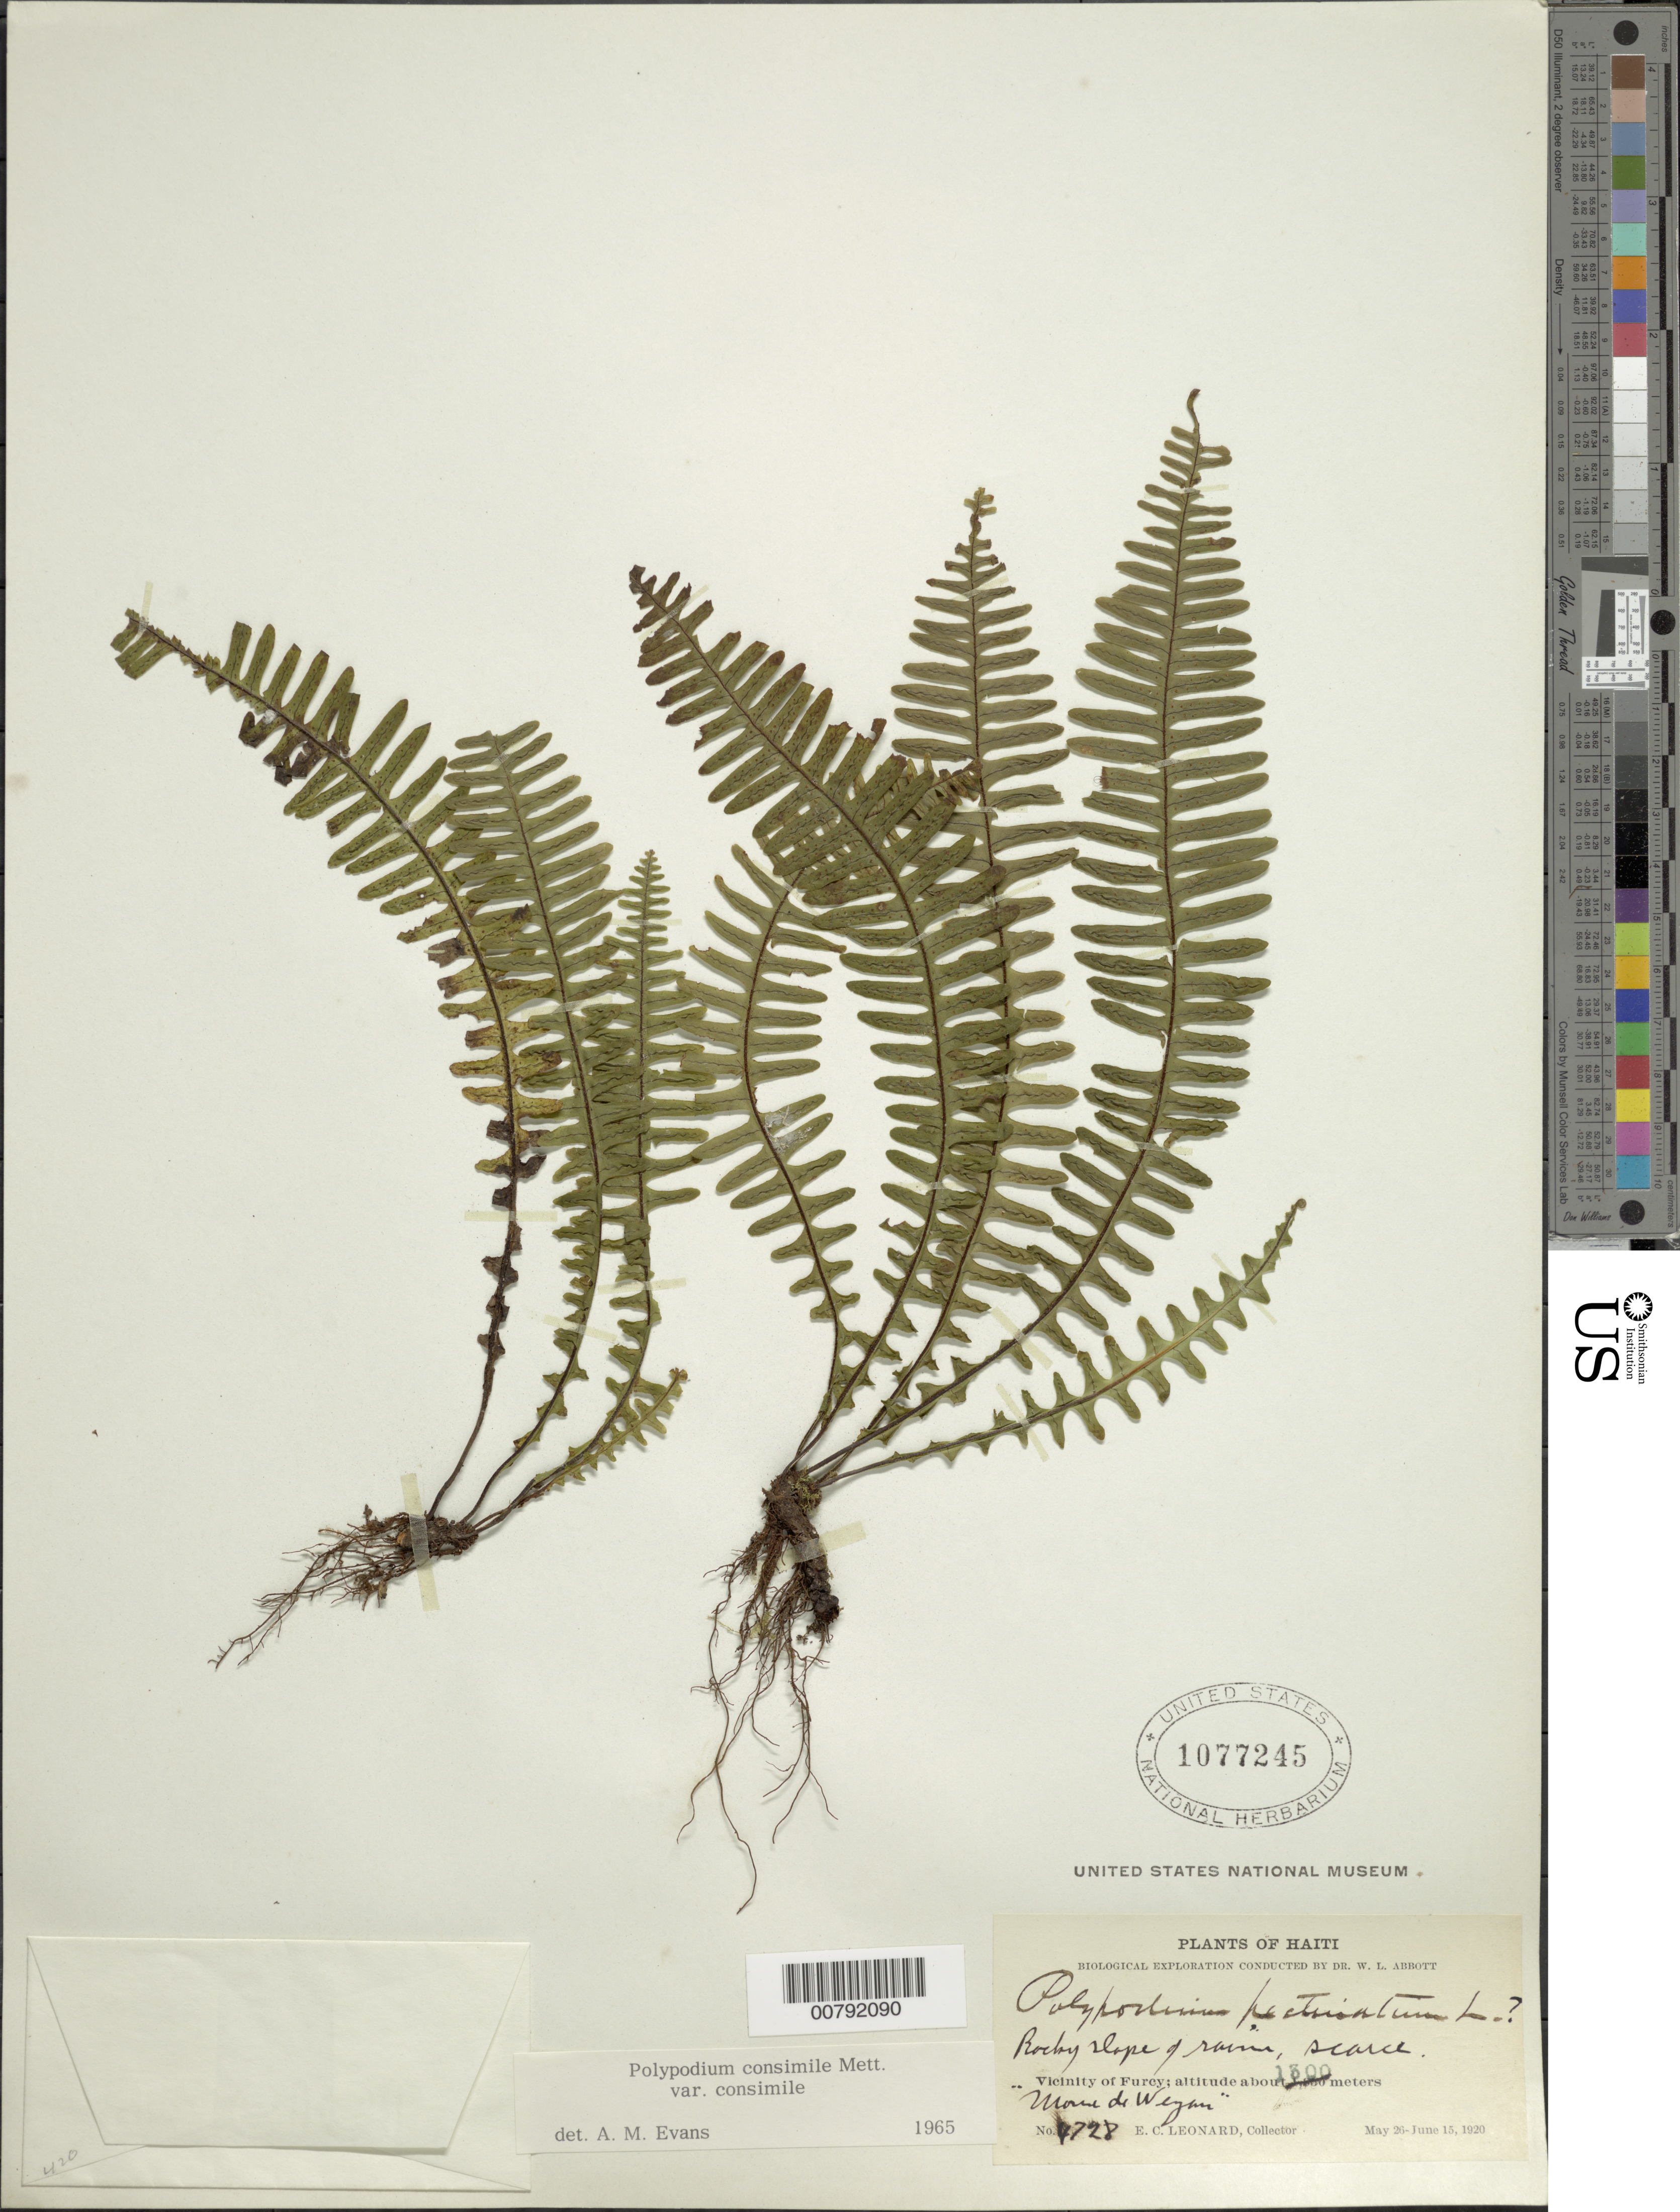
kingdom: Plantae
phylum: Tracheophyta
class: Polypodiopsida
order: Polypodiales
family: Polypodiaceae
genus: Pecluma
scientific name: Pecluma consimilis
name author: (Mett.) M.G. Price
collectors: E. C. Leonard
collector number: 4728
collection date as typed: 26 May 1920 15 Jun 1920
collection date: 1920-05-26/1920-06-15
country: Haiti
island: Hispaniola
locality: Furcy, Morne de Weyan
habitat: Rocky slope of ravine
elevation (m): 1300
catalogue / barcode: US 1077245